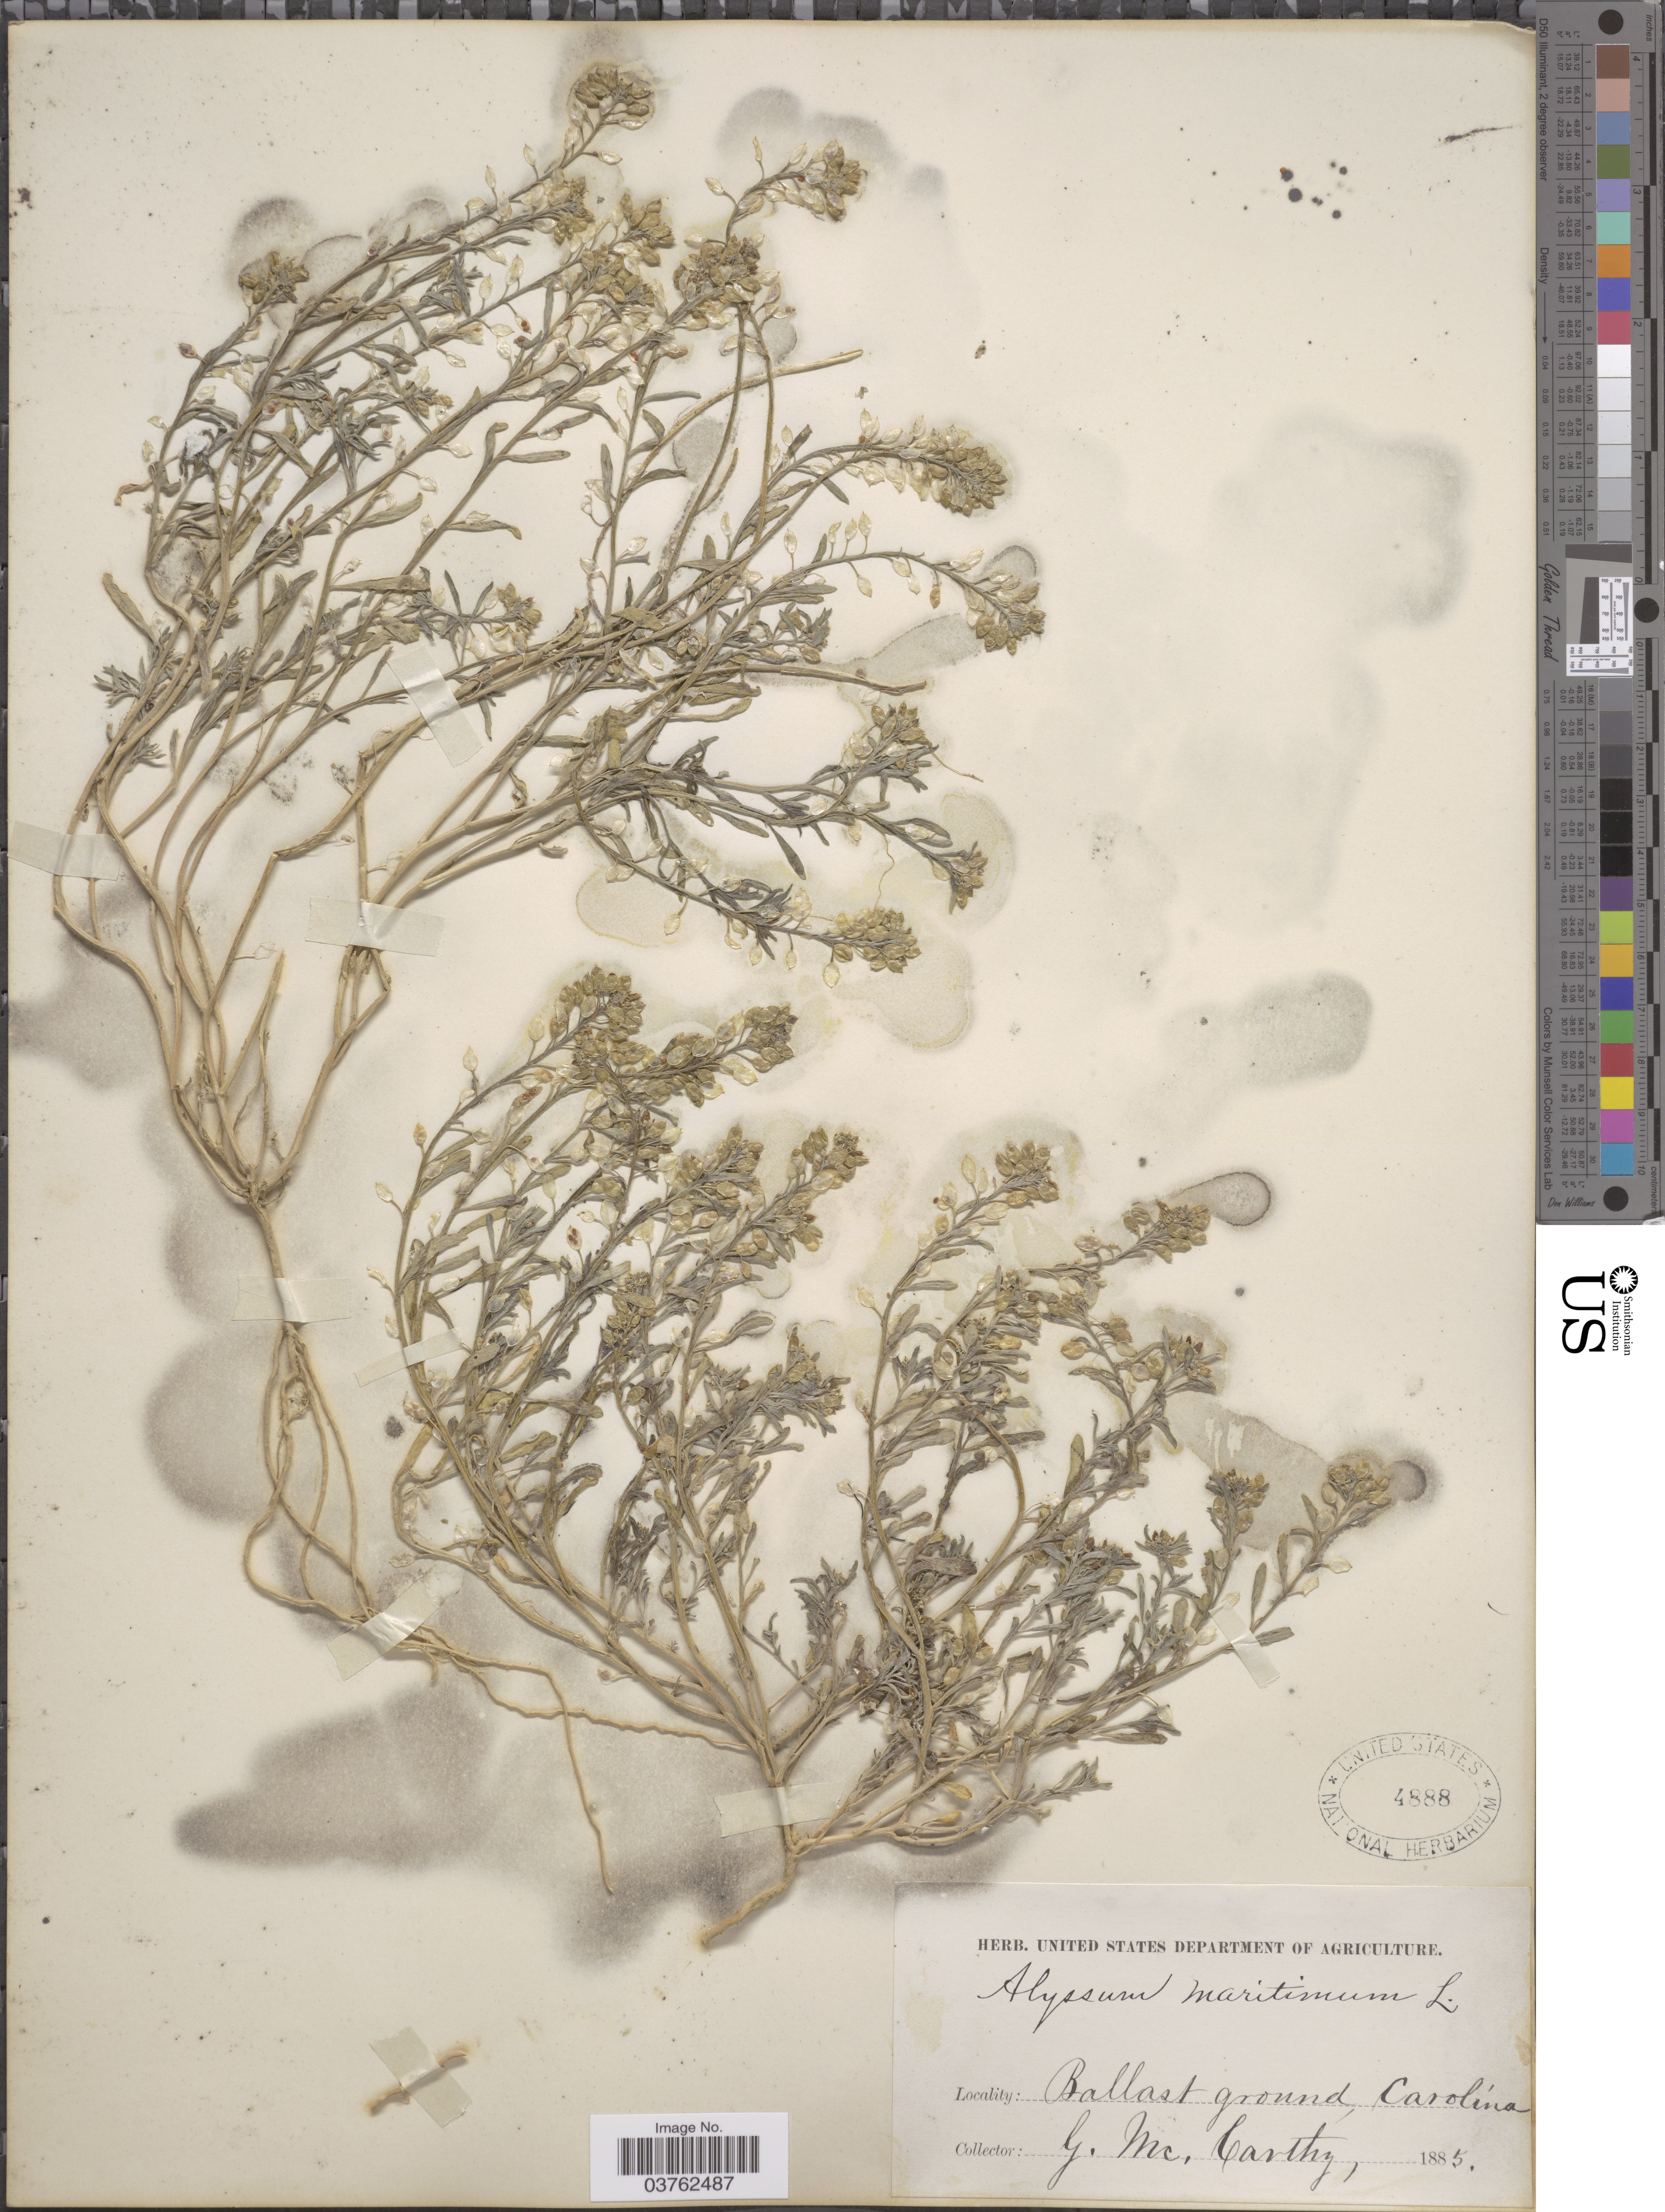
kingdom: Plantae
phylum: Tracheophyta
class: Magnoliopsida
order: Brassicales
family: Brassicaceae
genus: Lobularia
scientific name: Lobularia maritima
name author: (L.) Desv.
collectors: G. McCarthy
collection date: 1885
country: Puerto Rico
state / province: Carolina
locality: Ballast ground.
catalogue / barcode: US 4888